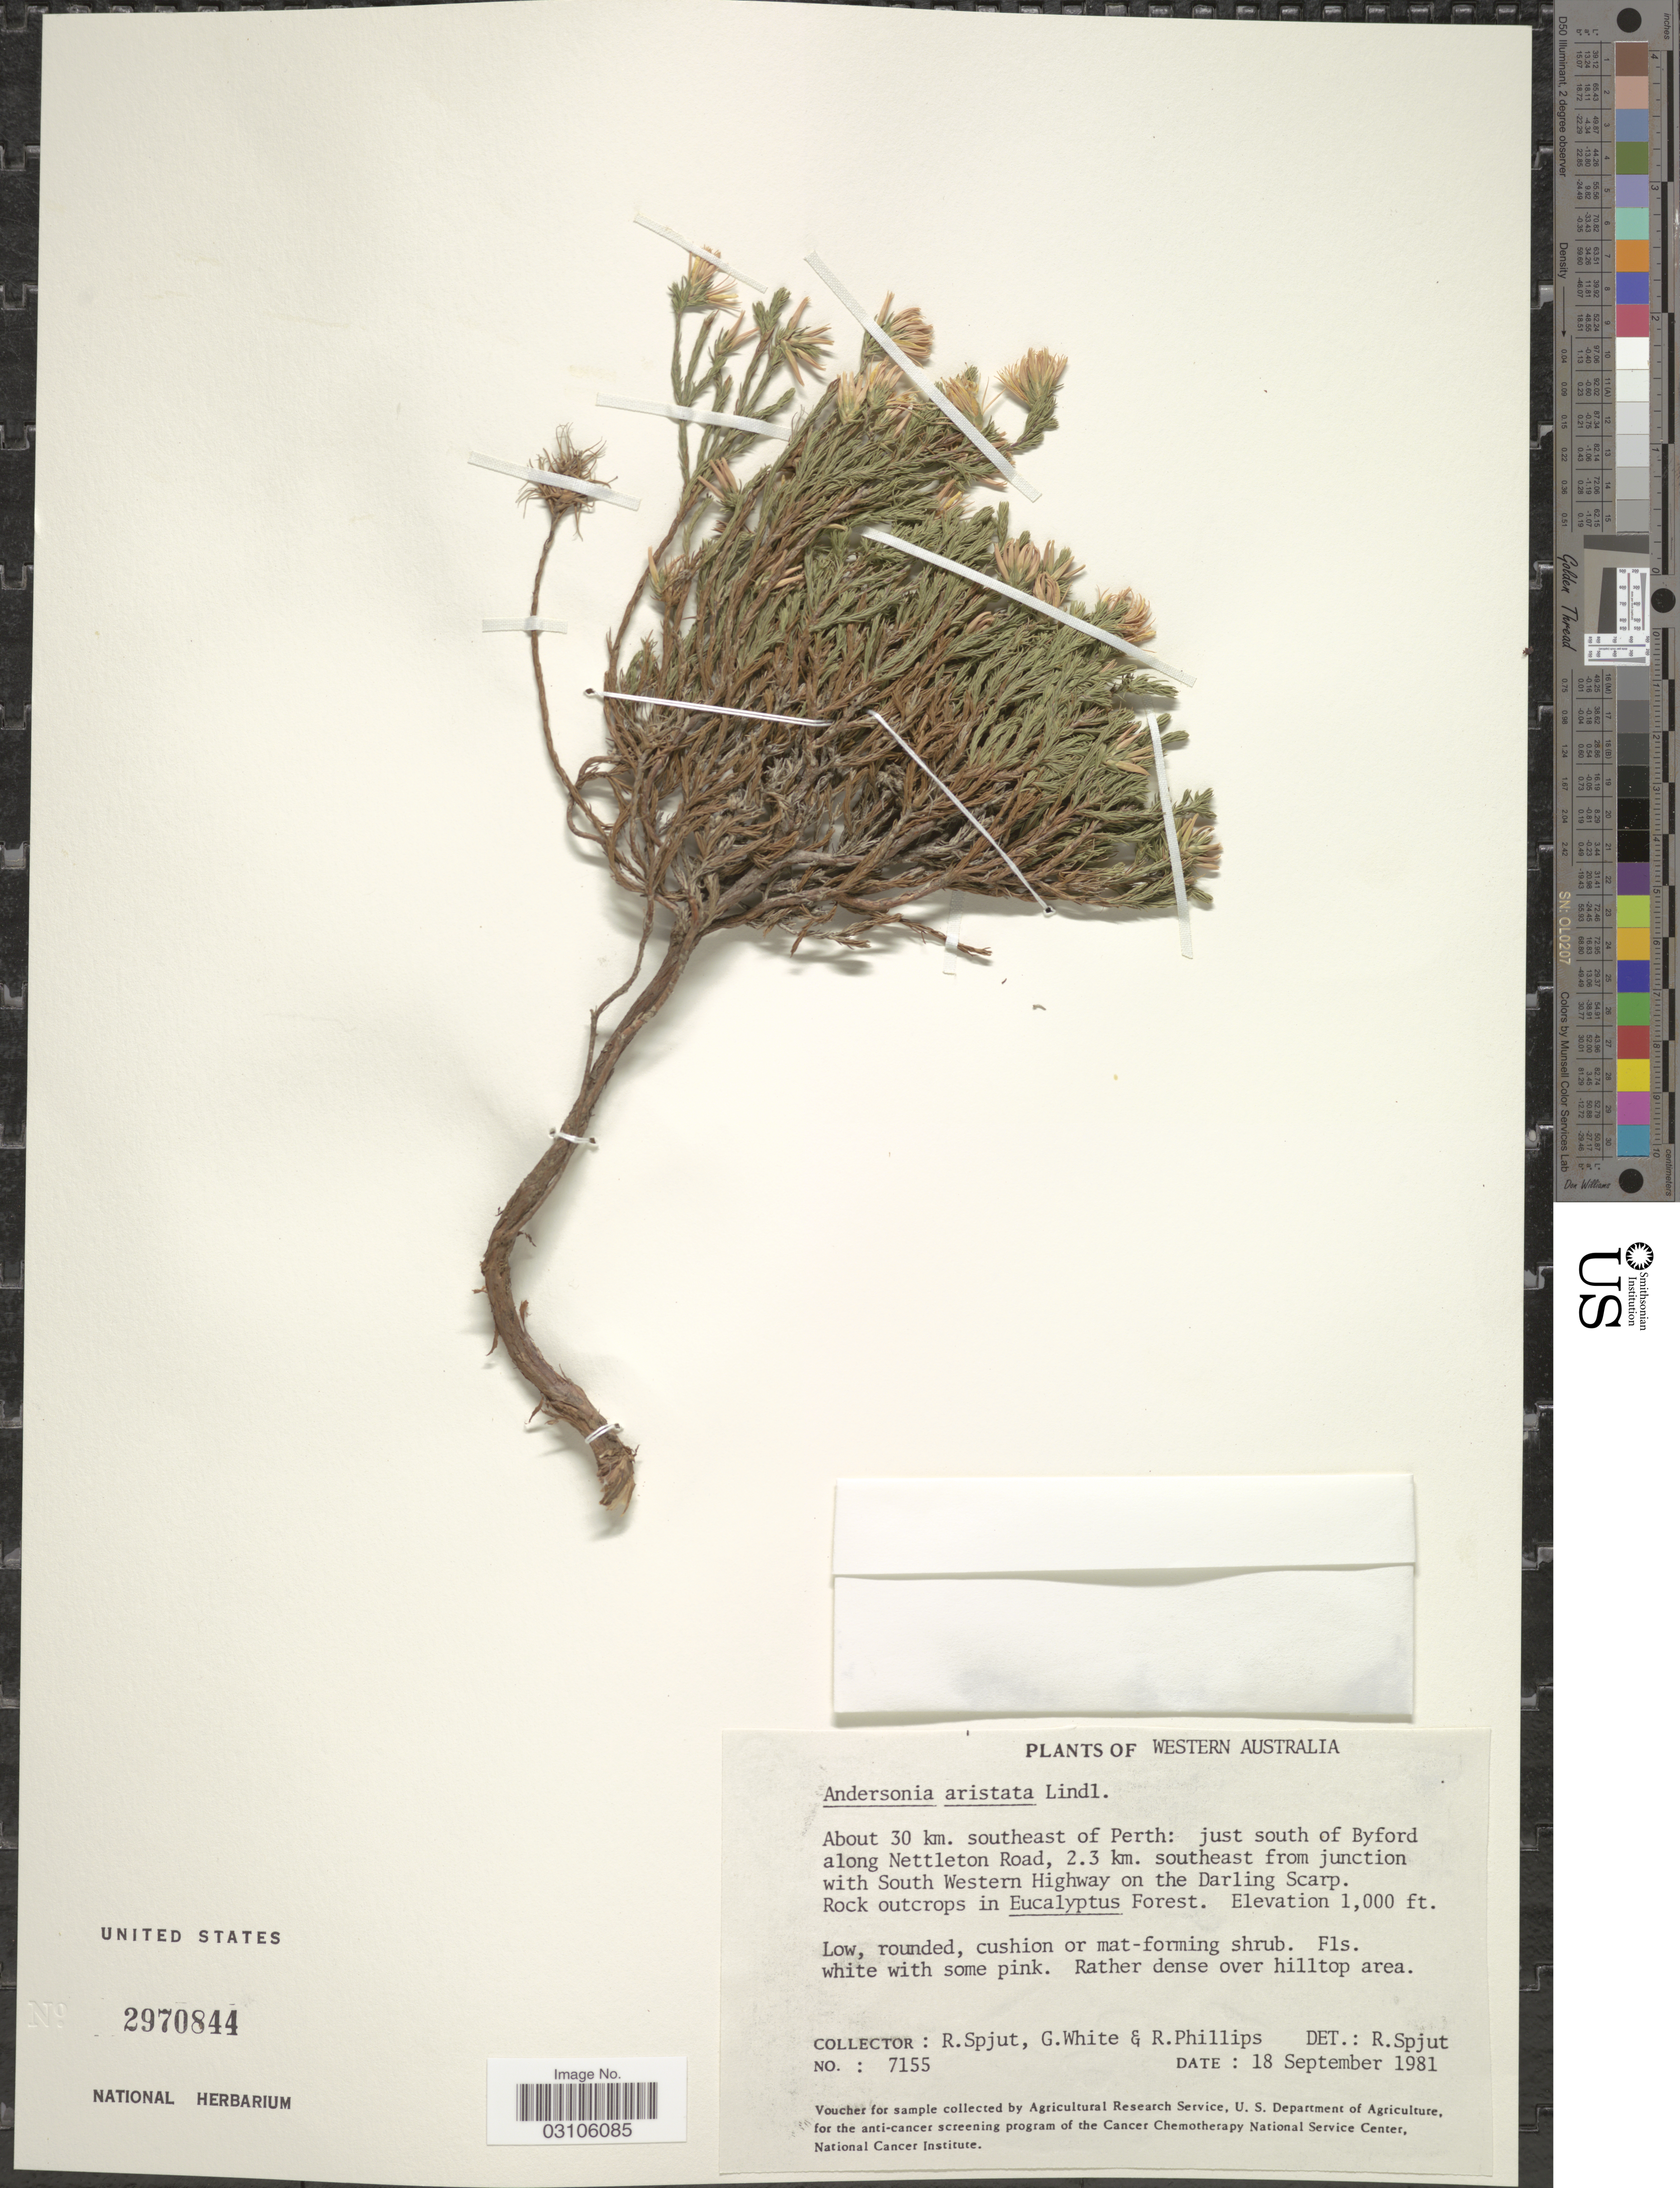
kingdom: Plantae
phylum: Tracheophyta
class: Magnoliopsida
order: Ericales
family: Ericaceae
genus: Andersonia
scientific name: Andersonia aristata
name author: Lindl.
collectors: R. Spjut, G. White & R. Phillips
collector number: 7155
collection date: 1981-09-18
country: Australia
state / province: Western Australia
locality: About 30 km. southeast of Perth: just south of Byford along Nettleton Road, 2.3 km. southeast from junction with South Western Highway on the Darling Scarp.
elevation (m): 305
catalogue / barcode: US 2970844